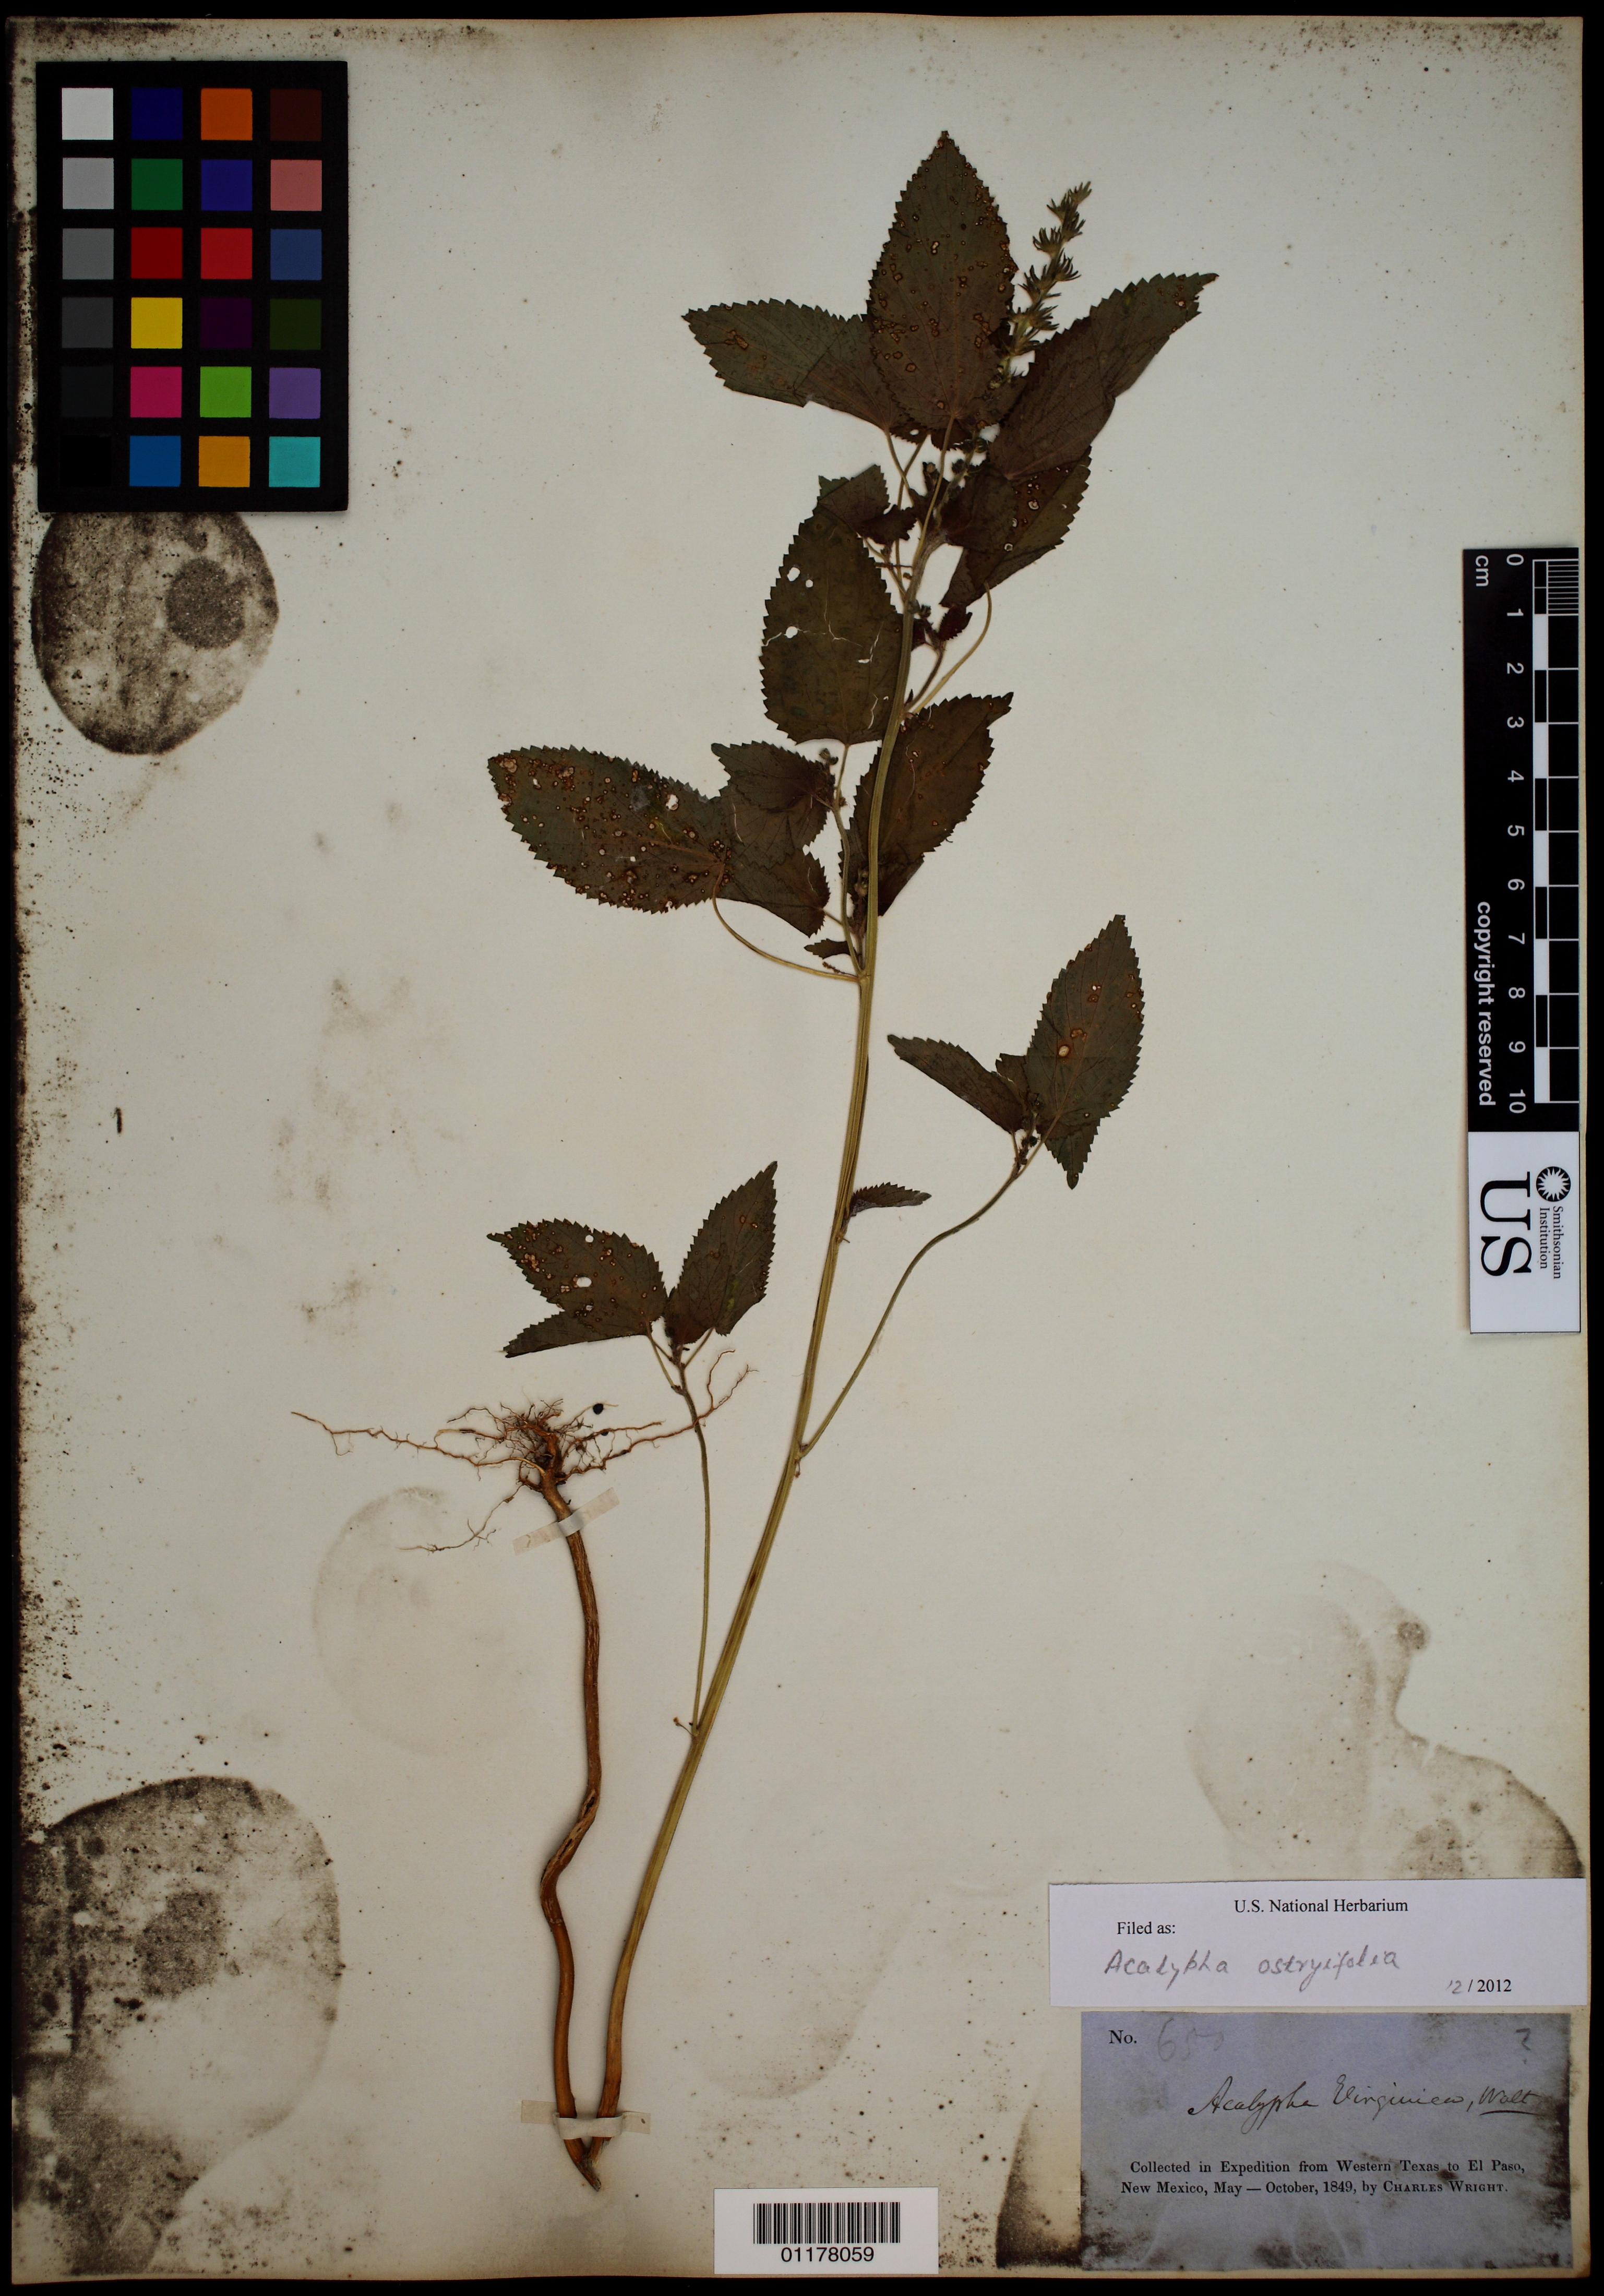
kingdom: Plantae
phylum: Tracheophyta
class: Magnoliopsida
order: Malpighiales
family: Euphorbiaceae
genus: Acalypha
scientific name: Acalypha ostryifolia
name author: Ridd.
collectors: C. Wright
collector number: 650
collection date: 1849-05/1849-10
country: United States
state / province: New Mexico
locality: Western Texas to El Paso.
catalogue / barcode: US 1